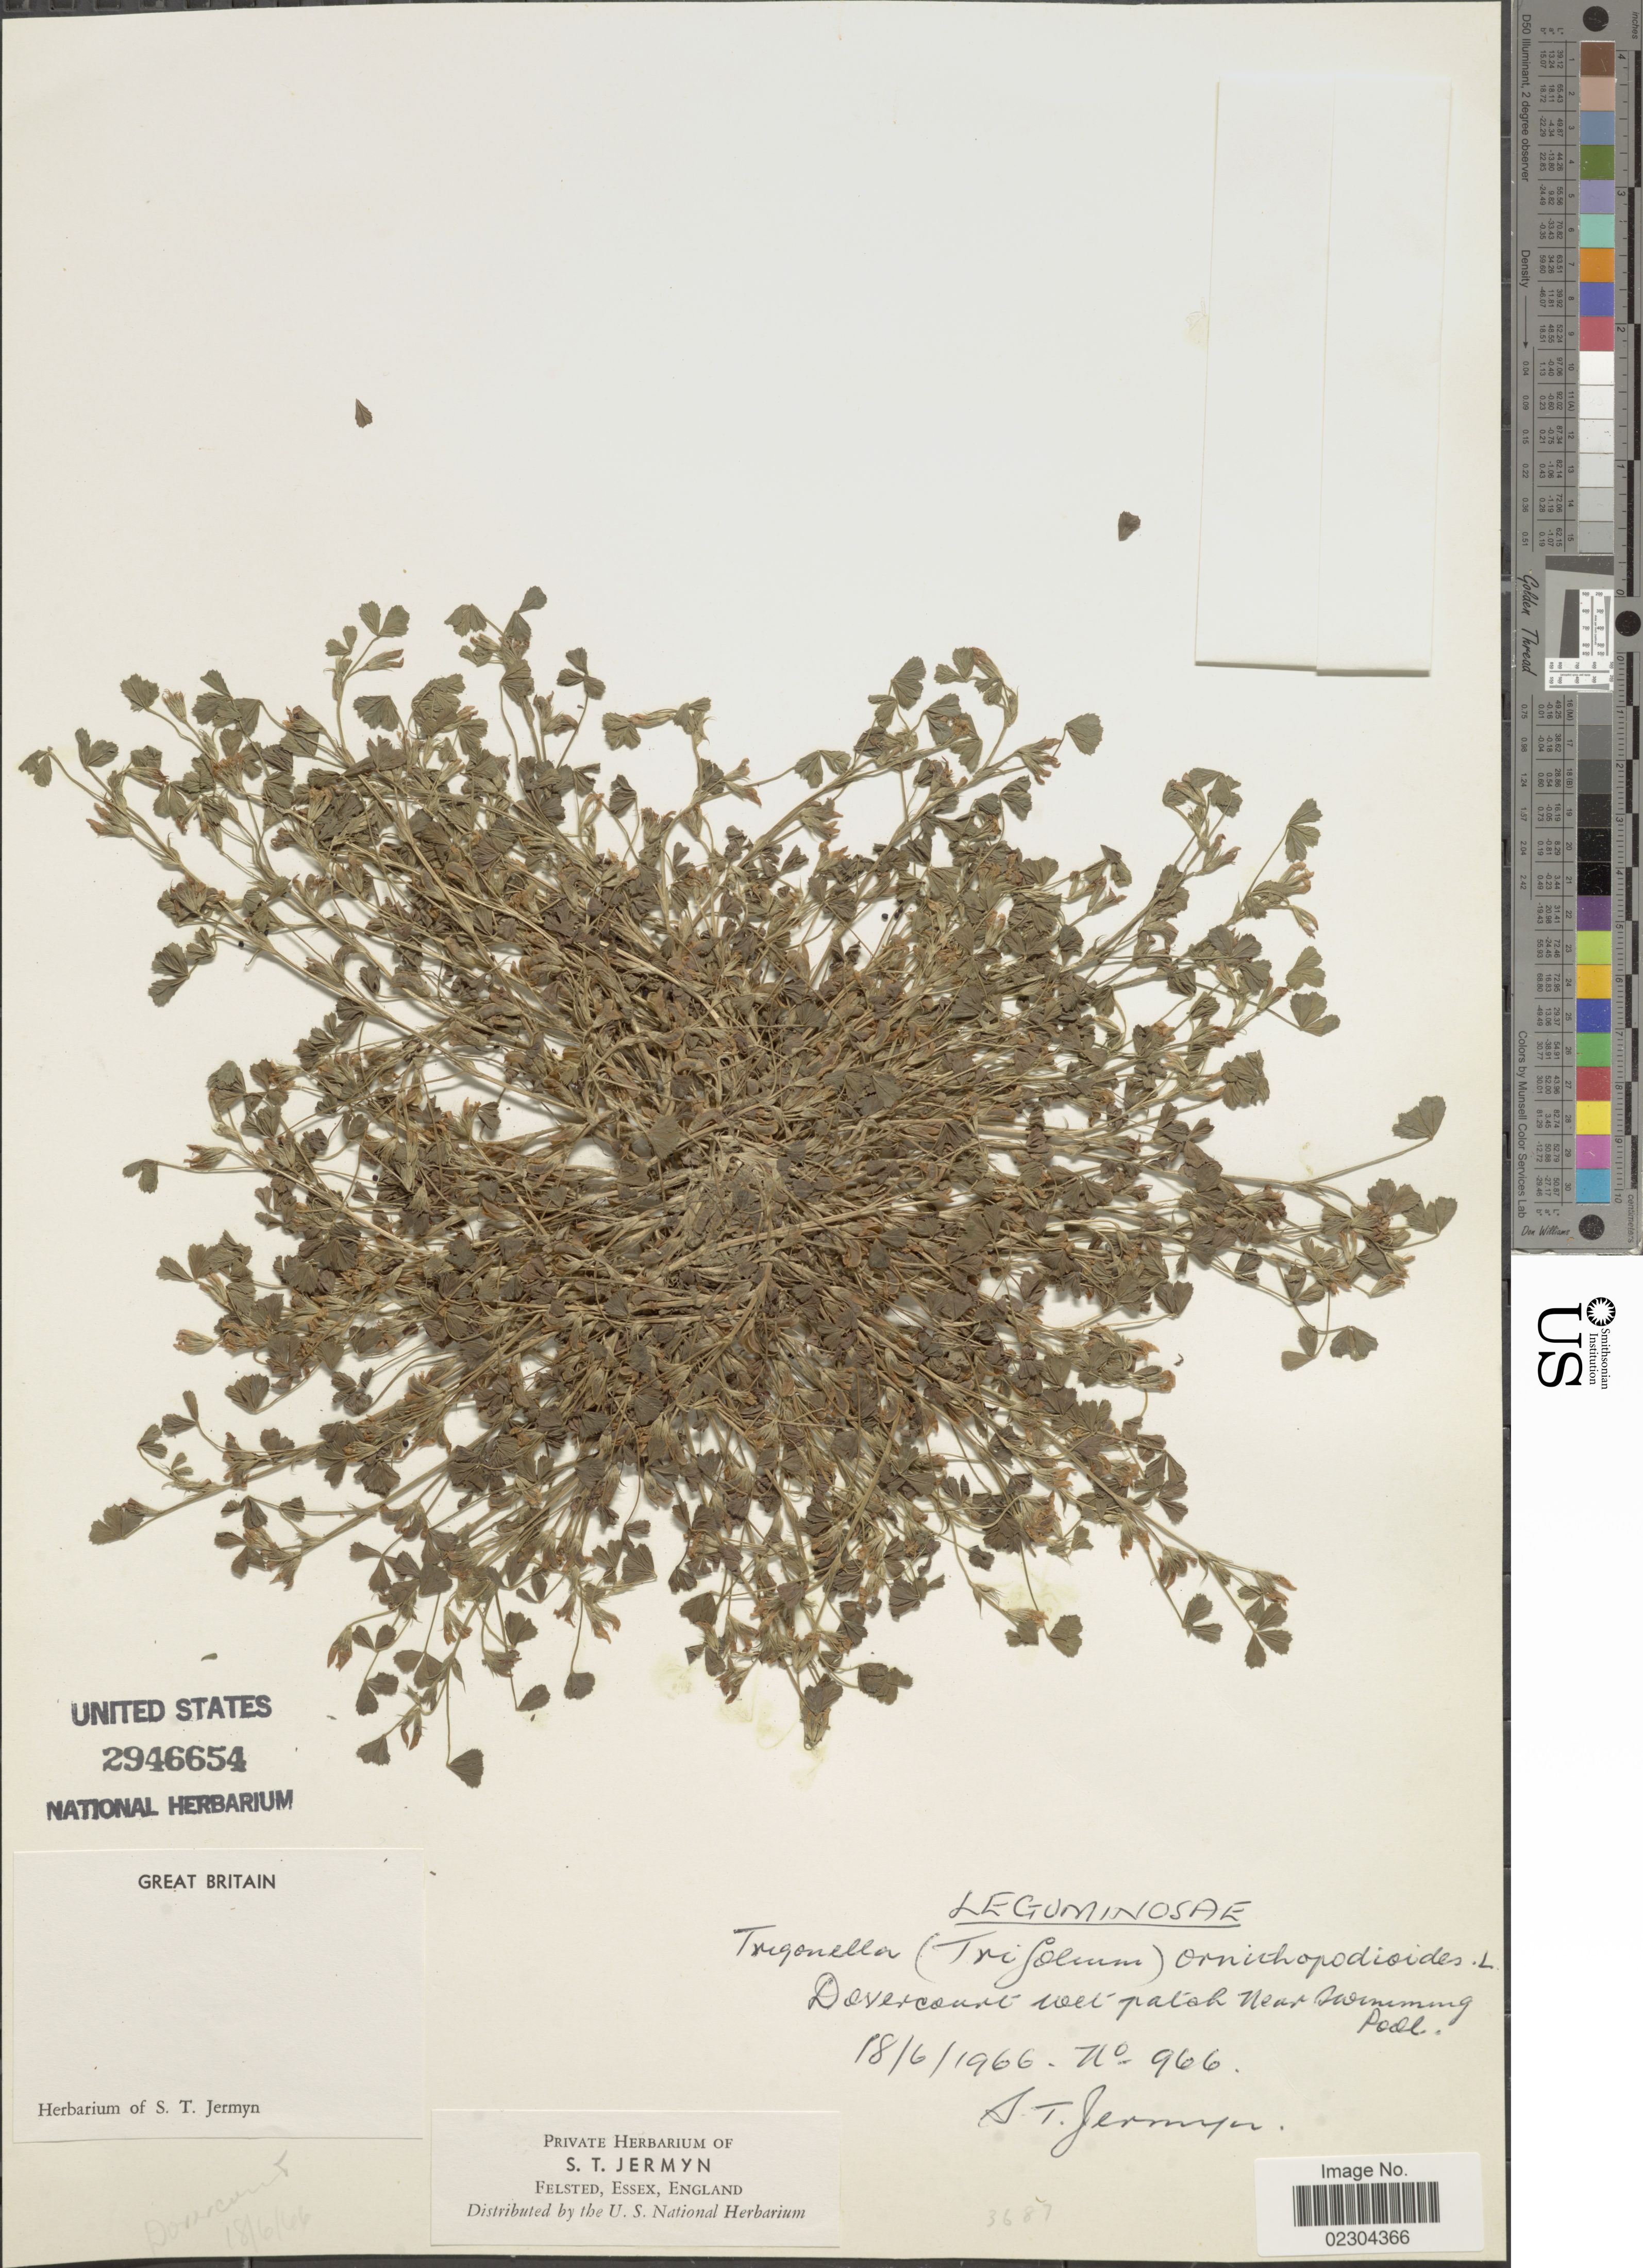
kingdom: Plantae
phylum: Tracheophyta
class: Magnoliopsida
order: Fabales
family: Fabaceae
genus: Trifolium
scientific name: Trifolium ornithopodioides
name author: (L.) Sm.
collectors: S. Jermyn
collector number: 966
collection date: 1966-06-18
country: United Kingdom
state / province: England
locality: Great Britain, Dovercourt wet patch near swimming Pool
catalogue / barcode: US 2946654